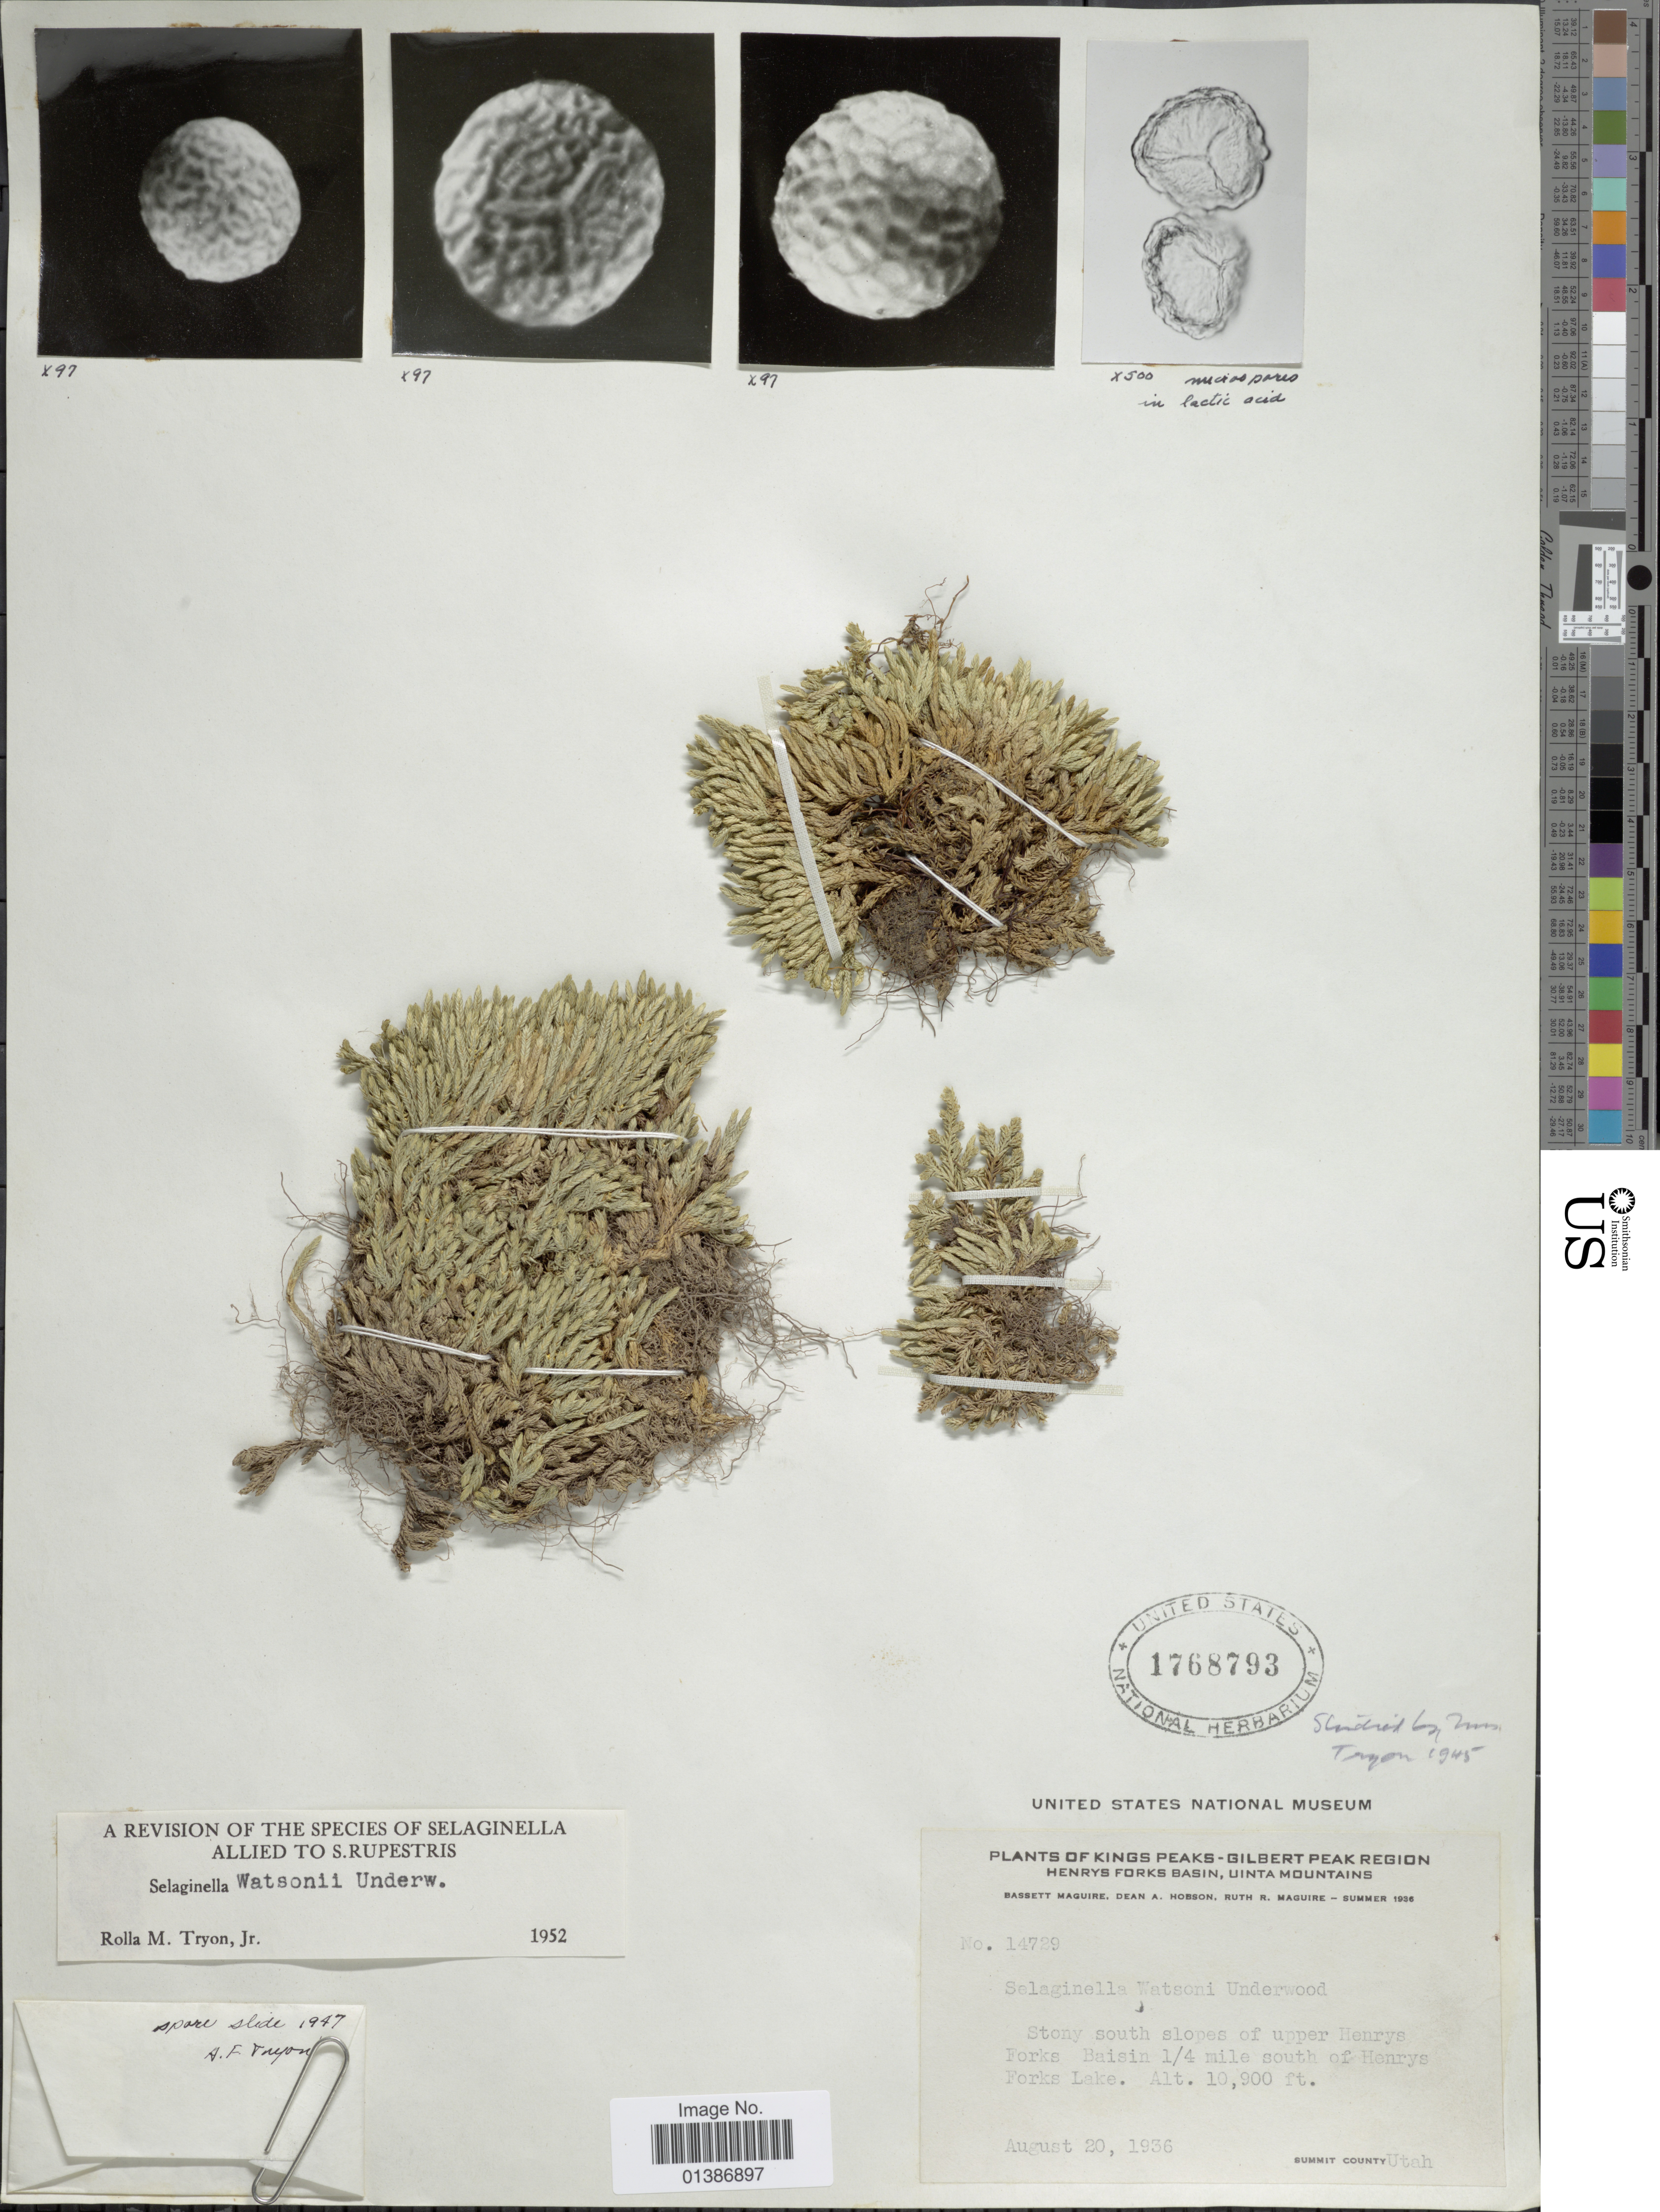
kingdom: Plantae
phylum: Tracheophyta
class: Lycopodiopsida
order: Selaginellales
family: Selaginellaceae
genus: Selaginella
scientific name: Selaginella watsonii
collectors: B. Maguire, D. Hobson & R. R. Maguire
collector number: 14729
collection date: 1936-08-20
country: United States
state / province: Utah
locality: Plants of Kings Peaks-Gilbert Peak Region. Henrys Forks Basin, Uinta Mountains. Stony south slopes of Upper Henrys Forks Baisin 1/4 mile south of Henrys Forks Lake. Summit County Utah.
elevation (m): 3322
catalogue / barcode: US 1768793